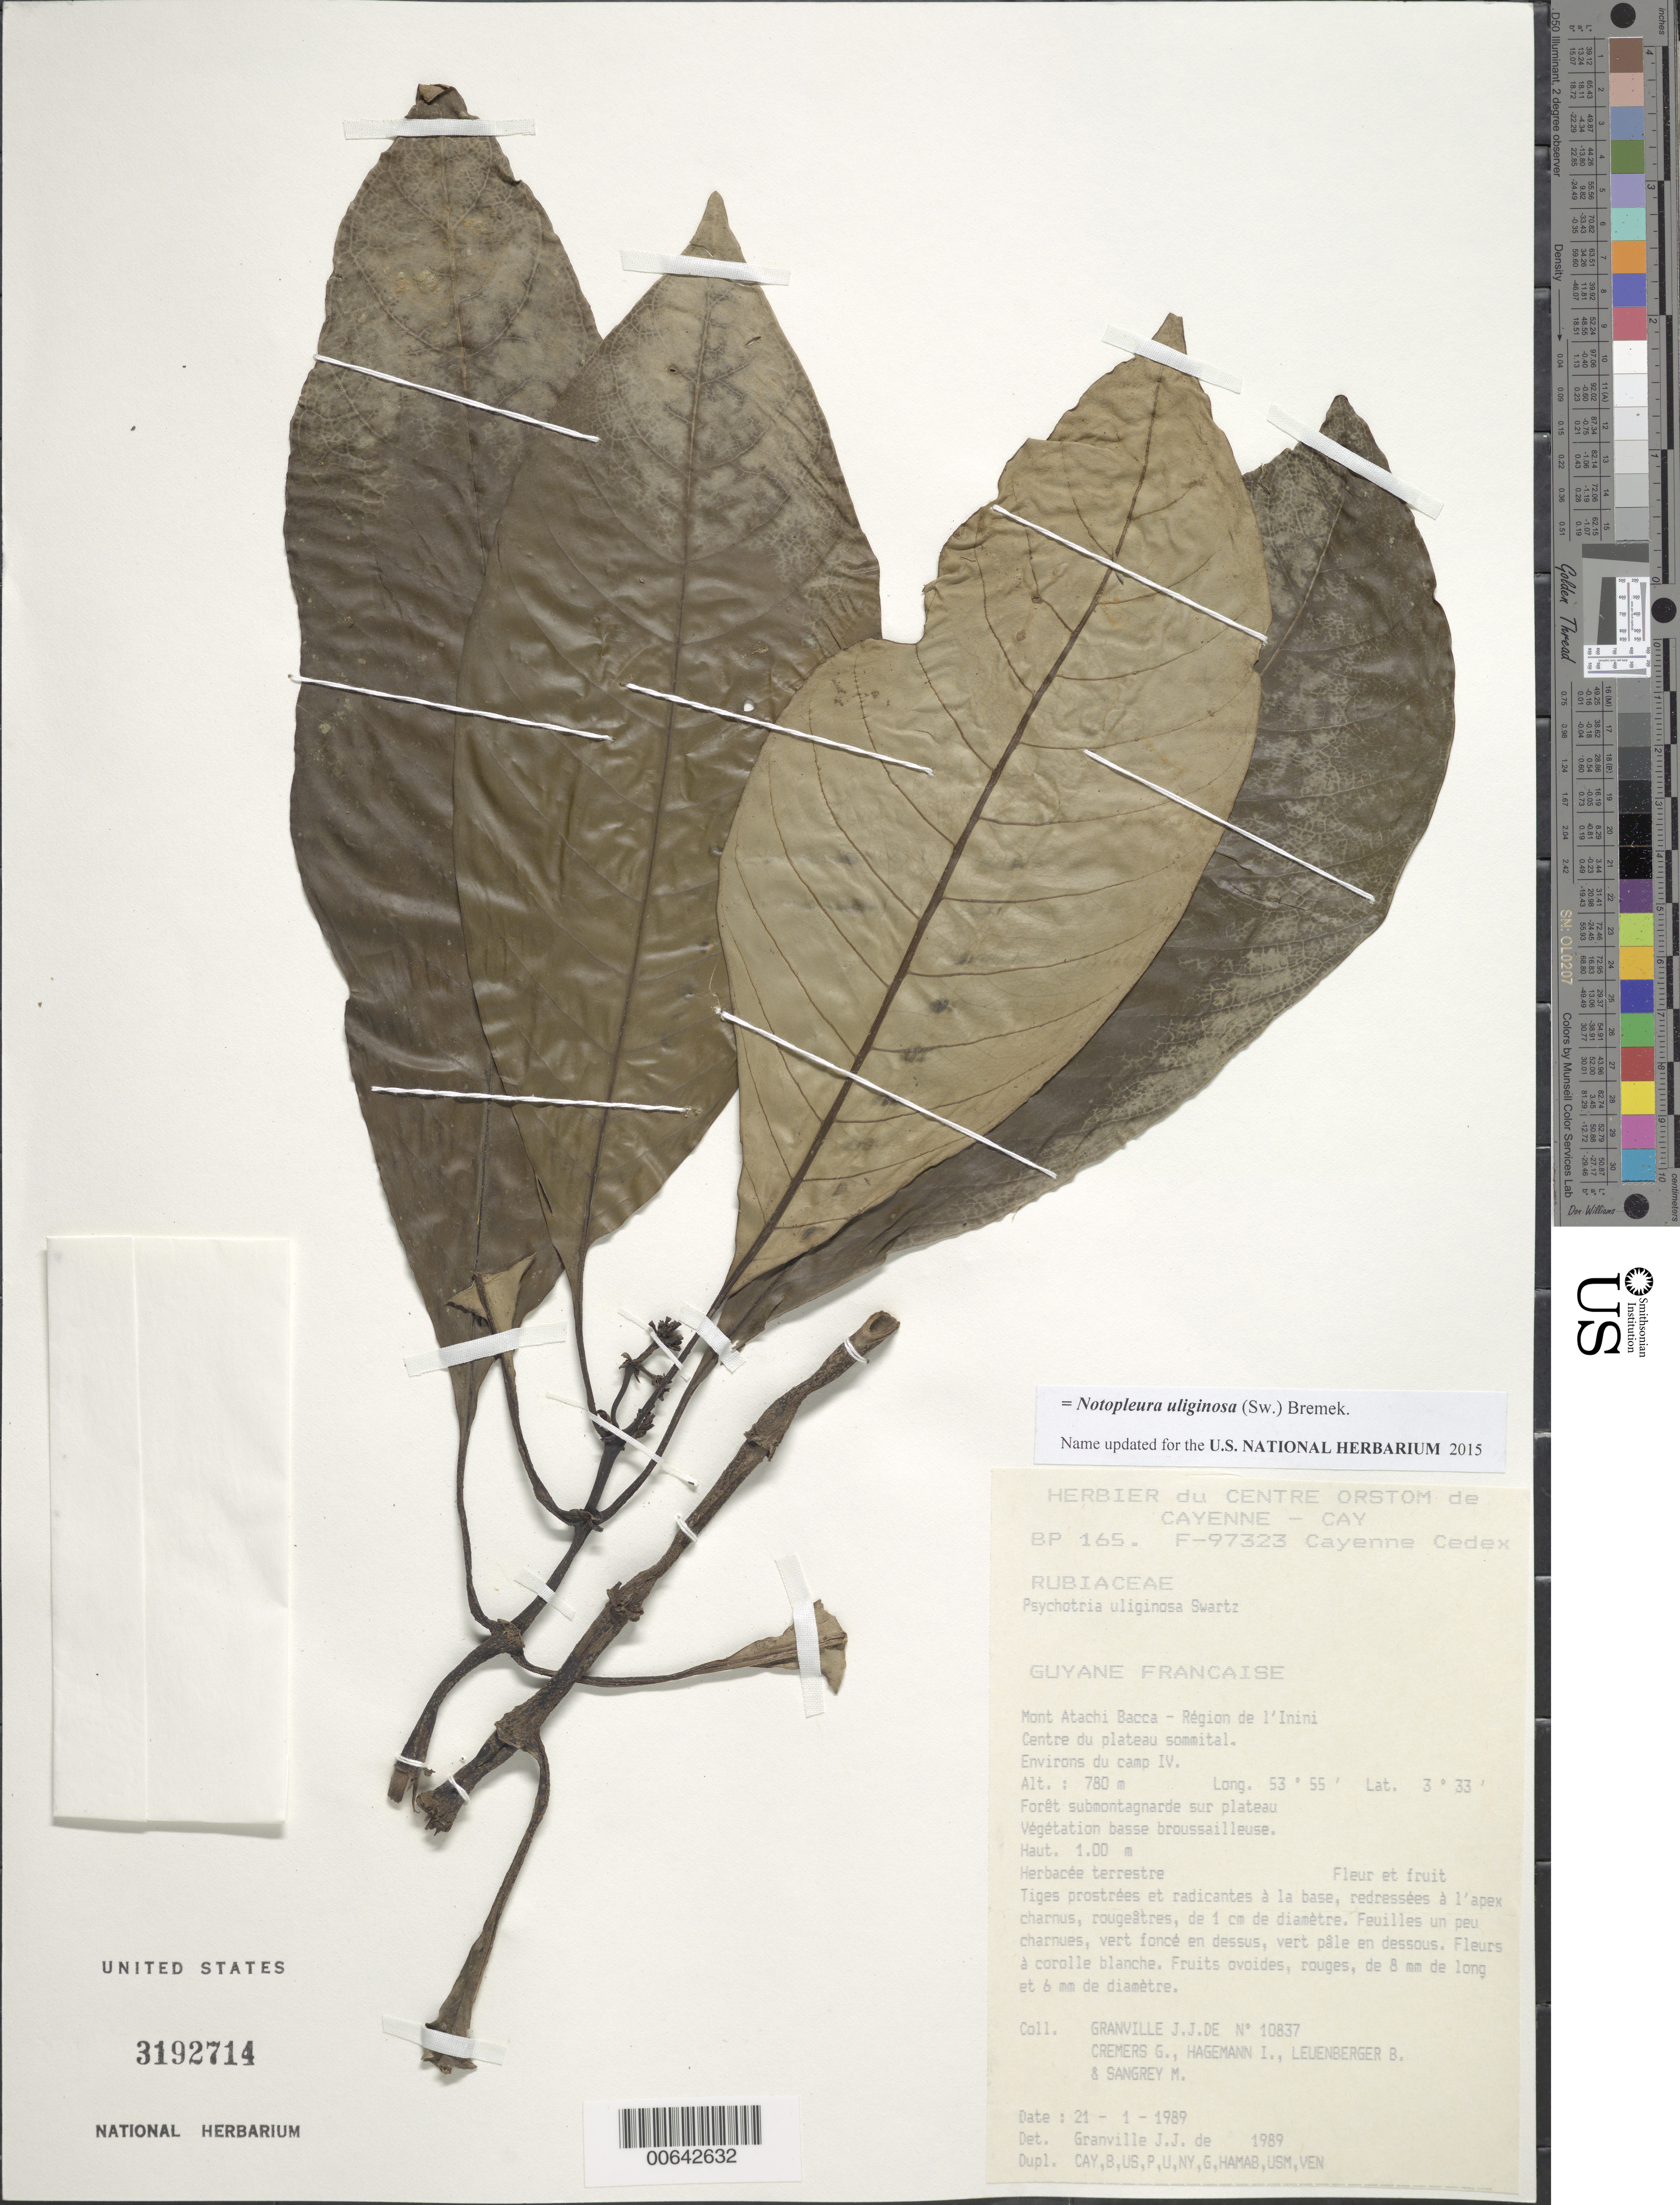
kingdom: Plantae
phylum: Tracheophyta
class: Magnoliopsida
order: Gentianales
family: Rubiaceae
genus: Psychotria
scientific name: Psychotria uliginosa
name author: Sw.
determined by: Granville, J. J. de, (CAY), Institut de Recherche pour le Developpement (IRD) (FRENCH GUIANA)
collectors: J.-J. de Granville, G. Cremers, J. Hagemann, B. E. Leuenberger & M. S. Sangrey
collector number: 10837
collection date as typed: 21-Jan-89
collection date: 1989-01-21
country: French Guiana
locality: Mont Atachi Bacca, région de l'Inini. Centre du plateau sommital. Environs du camp IV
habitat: Forêt submontagnarde sur plateau, Vegetation basse broussailleuse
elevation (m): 780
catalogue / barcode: US 3192714